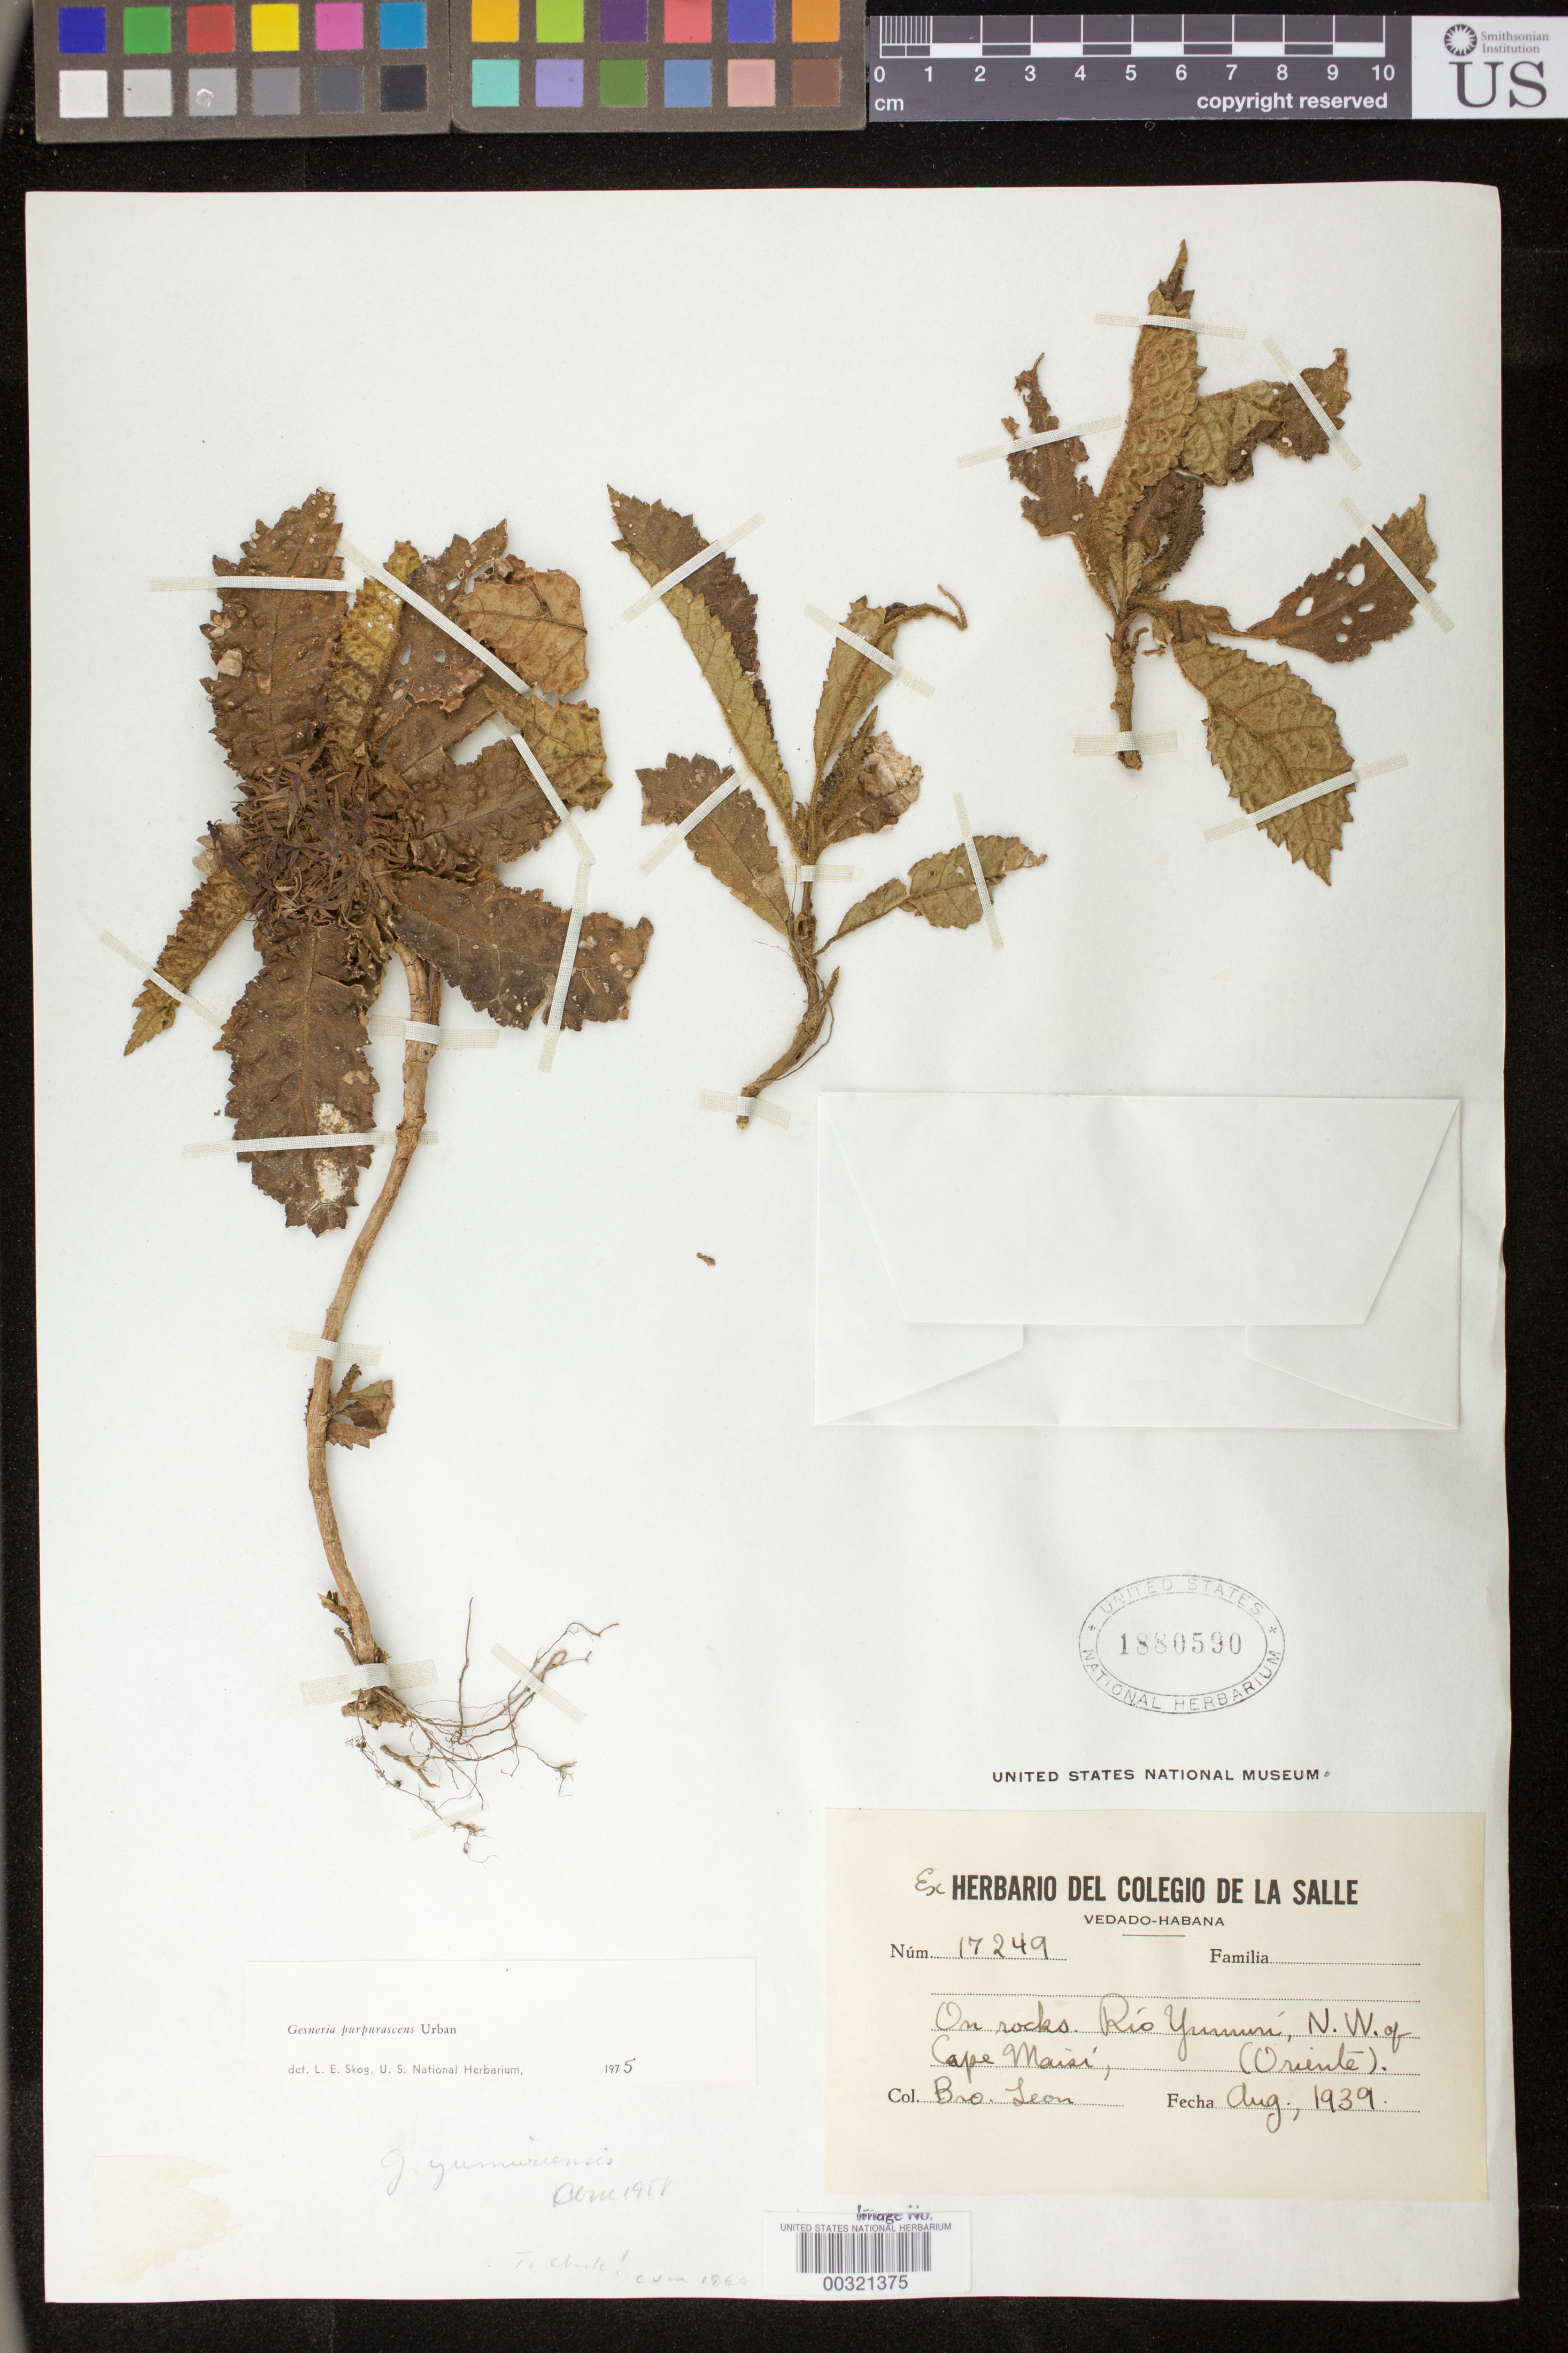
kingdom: Plantae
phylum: Tracheophyta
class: Magnoliopsida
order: Lamiales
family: Gesneriaceae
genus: Gesneria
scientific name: Gesneria purpurascens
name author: Urb.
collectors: F. Leon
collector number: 17249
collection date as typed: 26 Aug 1939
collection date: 1939-08-26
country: Cuba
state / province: Oriente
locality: Río Yumuri, entre Baracoea y Maisi; NW of Cape Maisi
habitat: Sobre rocas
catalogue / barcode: US 1880590